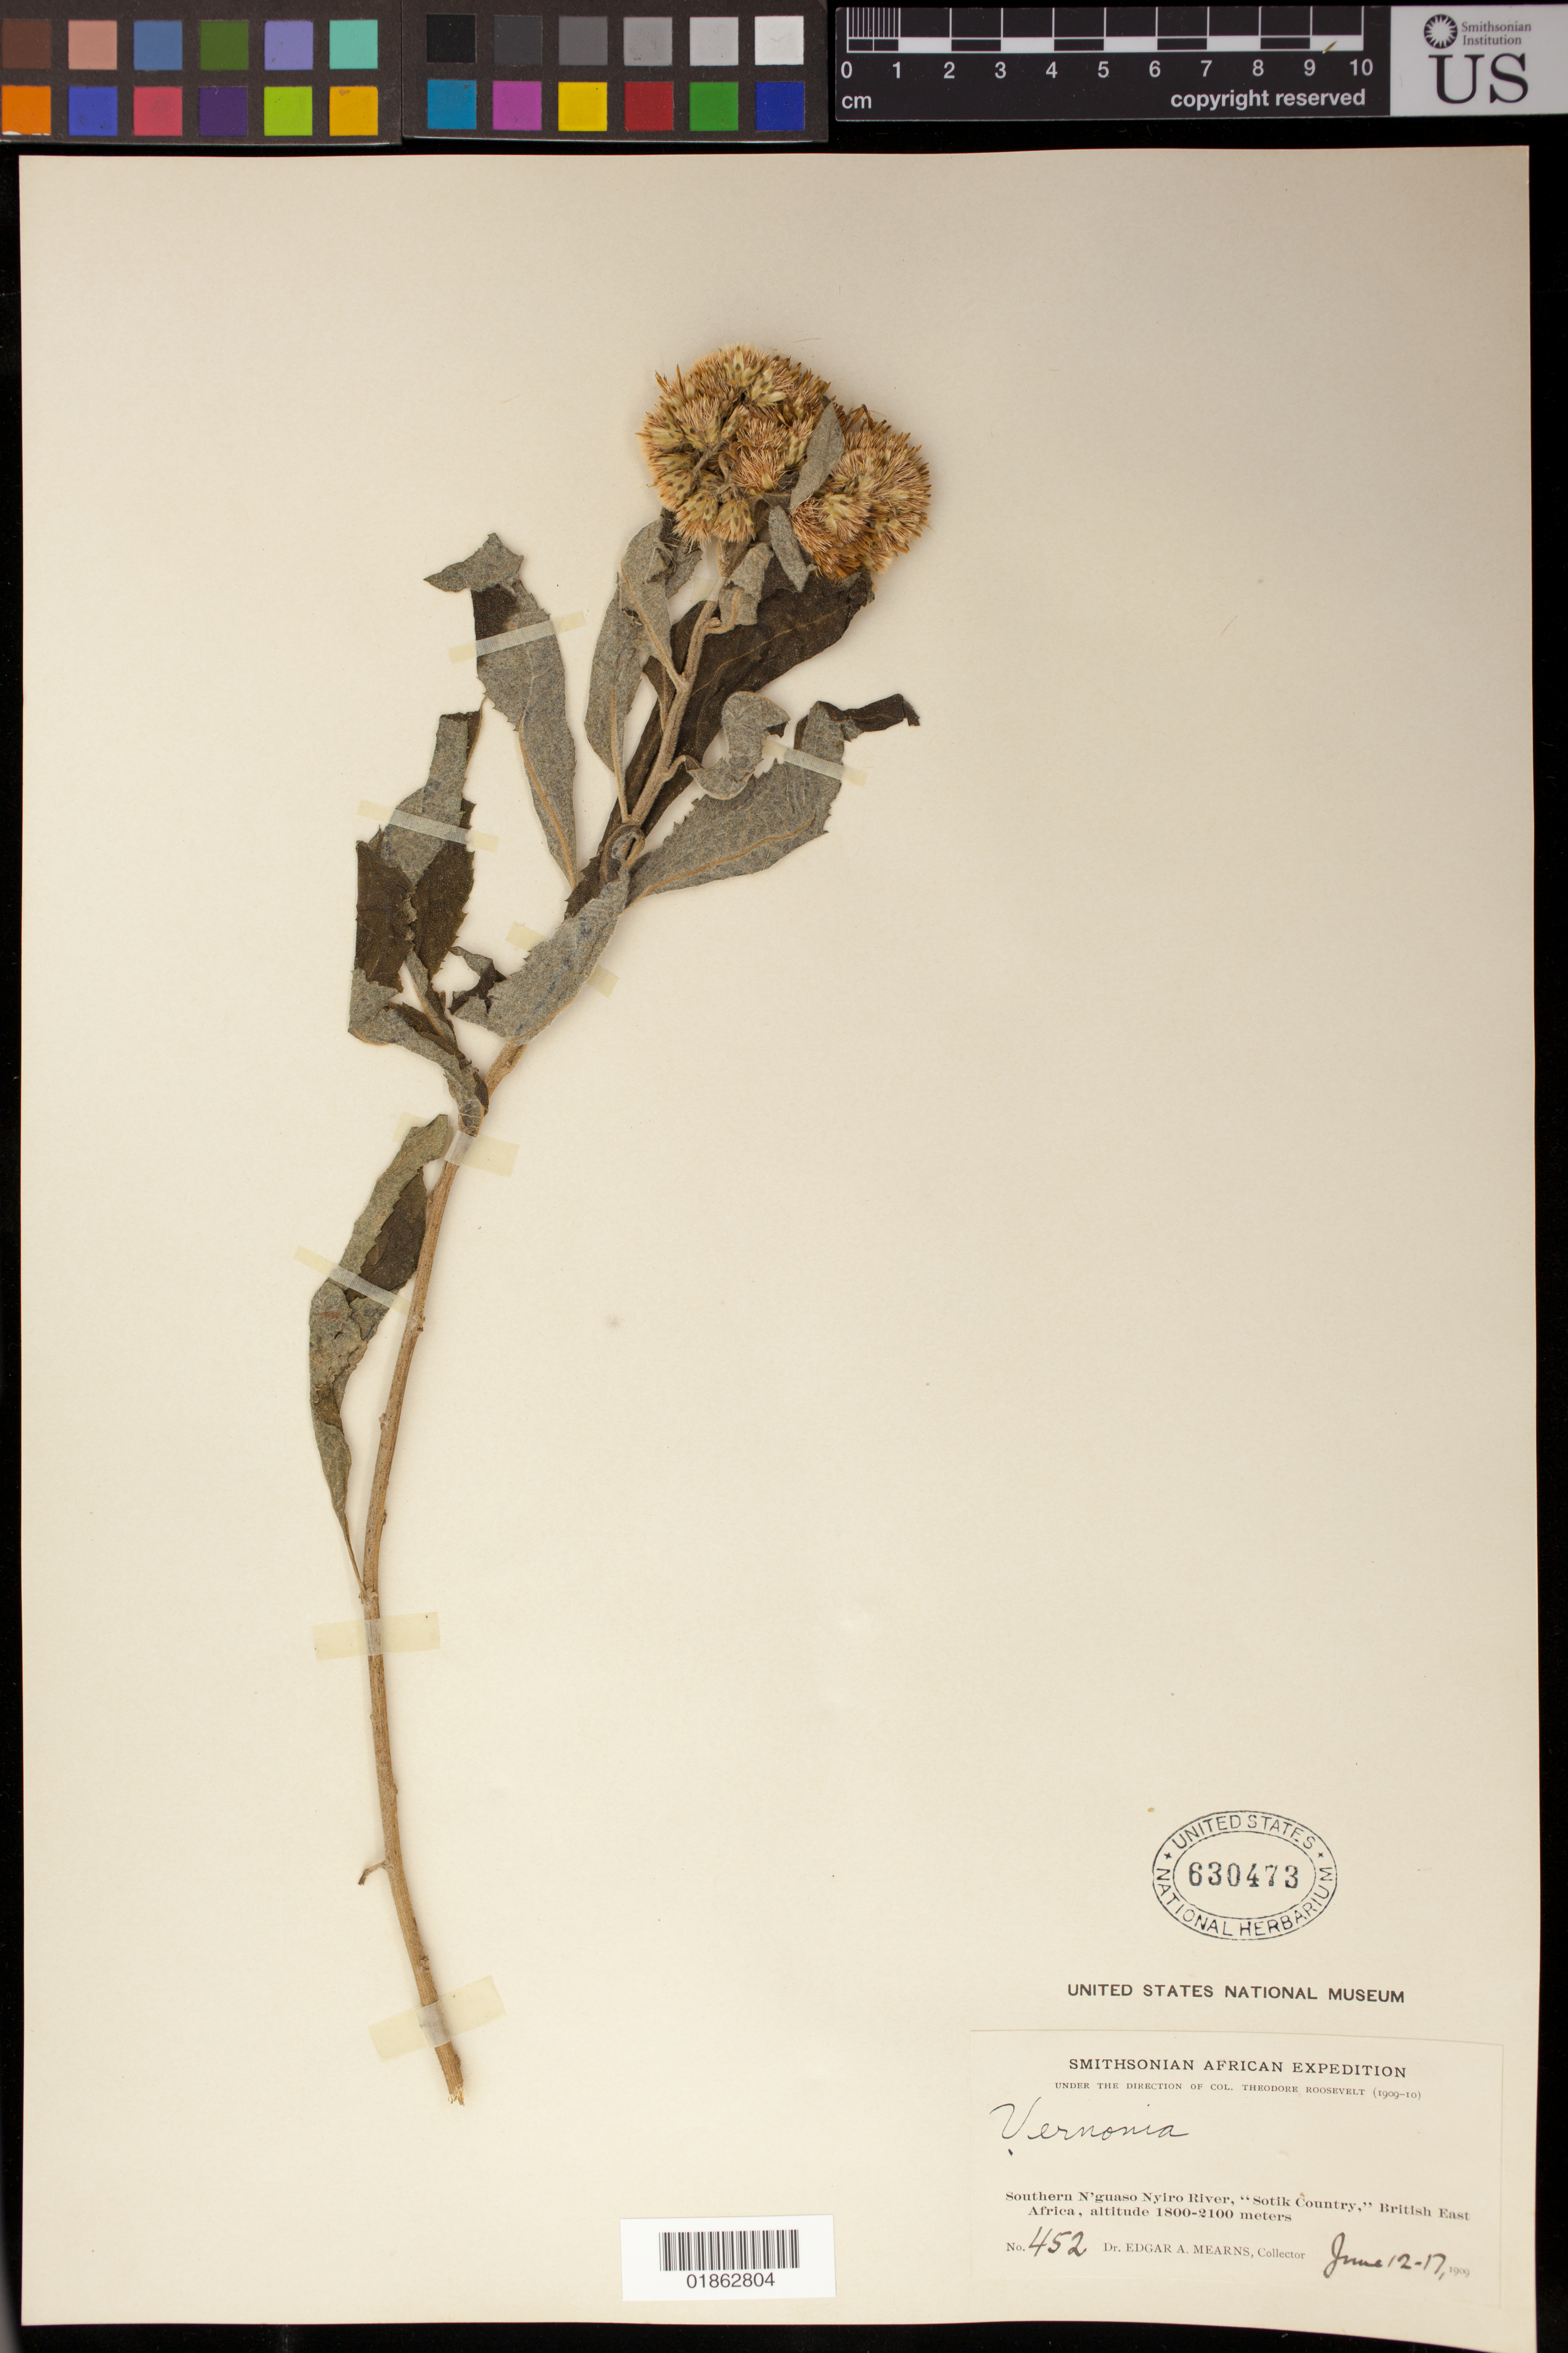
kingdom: Plantae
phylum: Tracheophyta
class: Magnoliopsida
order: Asterales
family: Asteraceae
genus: Vernonia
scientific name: Vernonia sp.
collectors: E. A. Mearns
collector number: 452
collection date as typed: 12 Jun 1909 to 17 Jun 1909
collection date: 1909-06-12/1909-06-17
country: Kenya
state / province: Bomet / Narok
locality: Southern N'guaso Nyiro River, "Sotik Country"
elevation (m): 1800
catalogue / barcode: US 630473